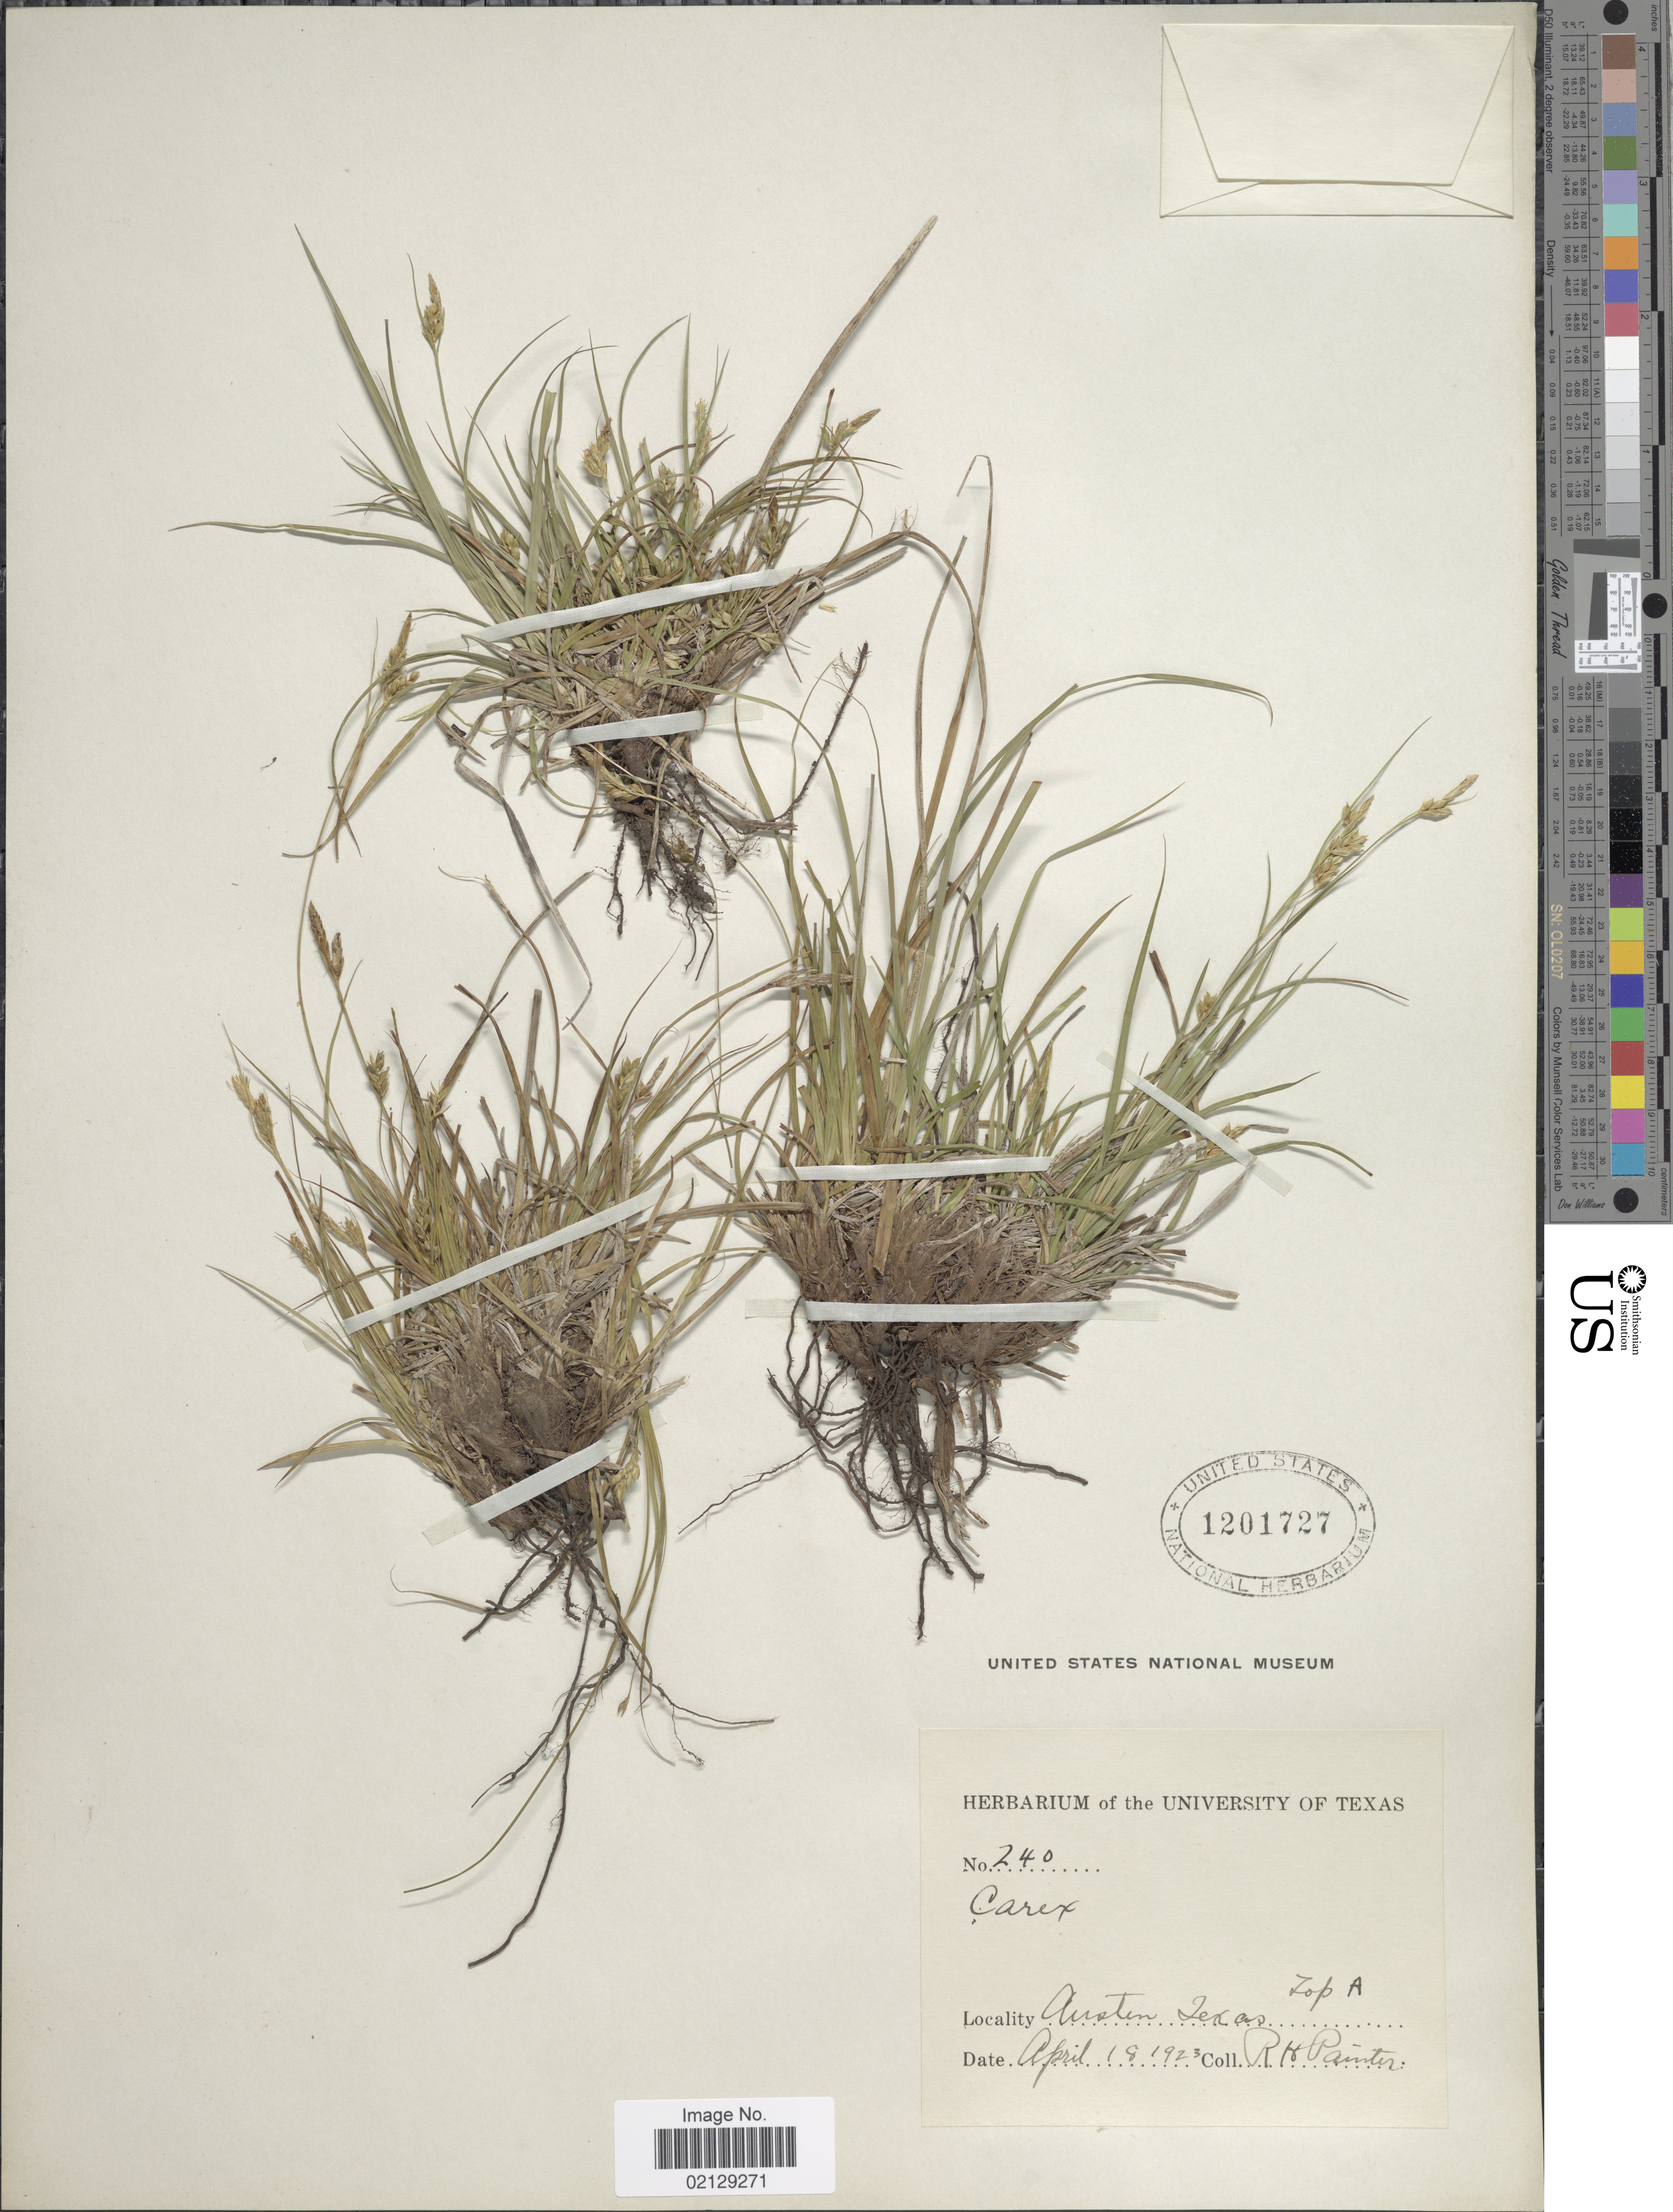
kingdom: Plantae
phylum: Tracheophyta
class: Liliopsida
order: Poales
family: Cyperaceae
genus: Carex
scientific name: Carex planostachys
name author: Kunze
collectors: Painter, R. H.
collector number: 240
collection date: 1923-04-18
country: United States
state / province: Texas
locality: Austin Texas, Top A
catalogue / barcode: US 1201727